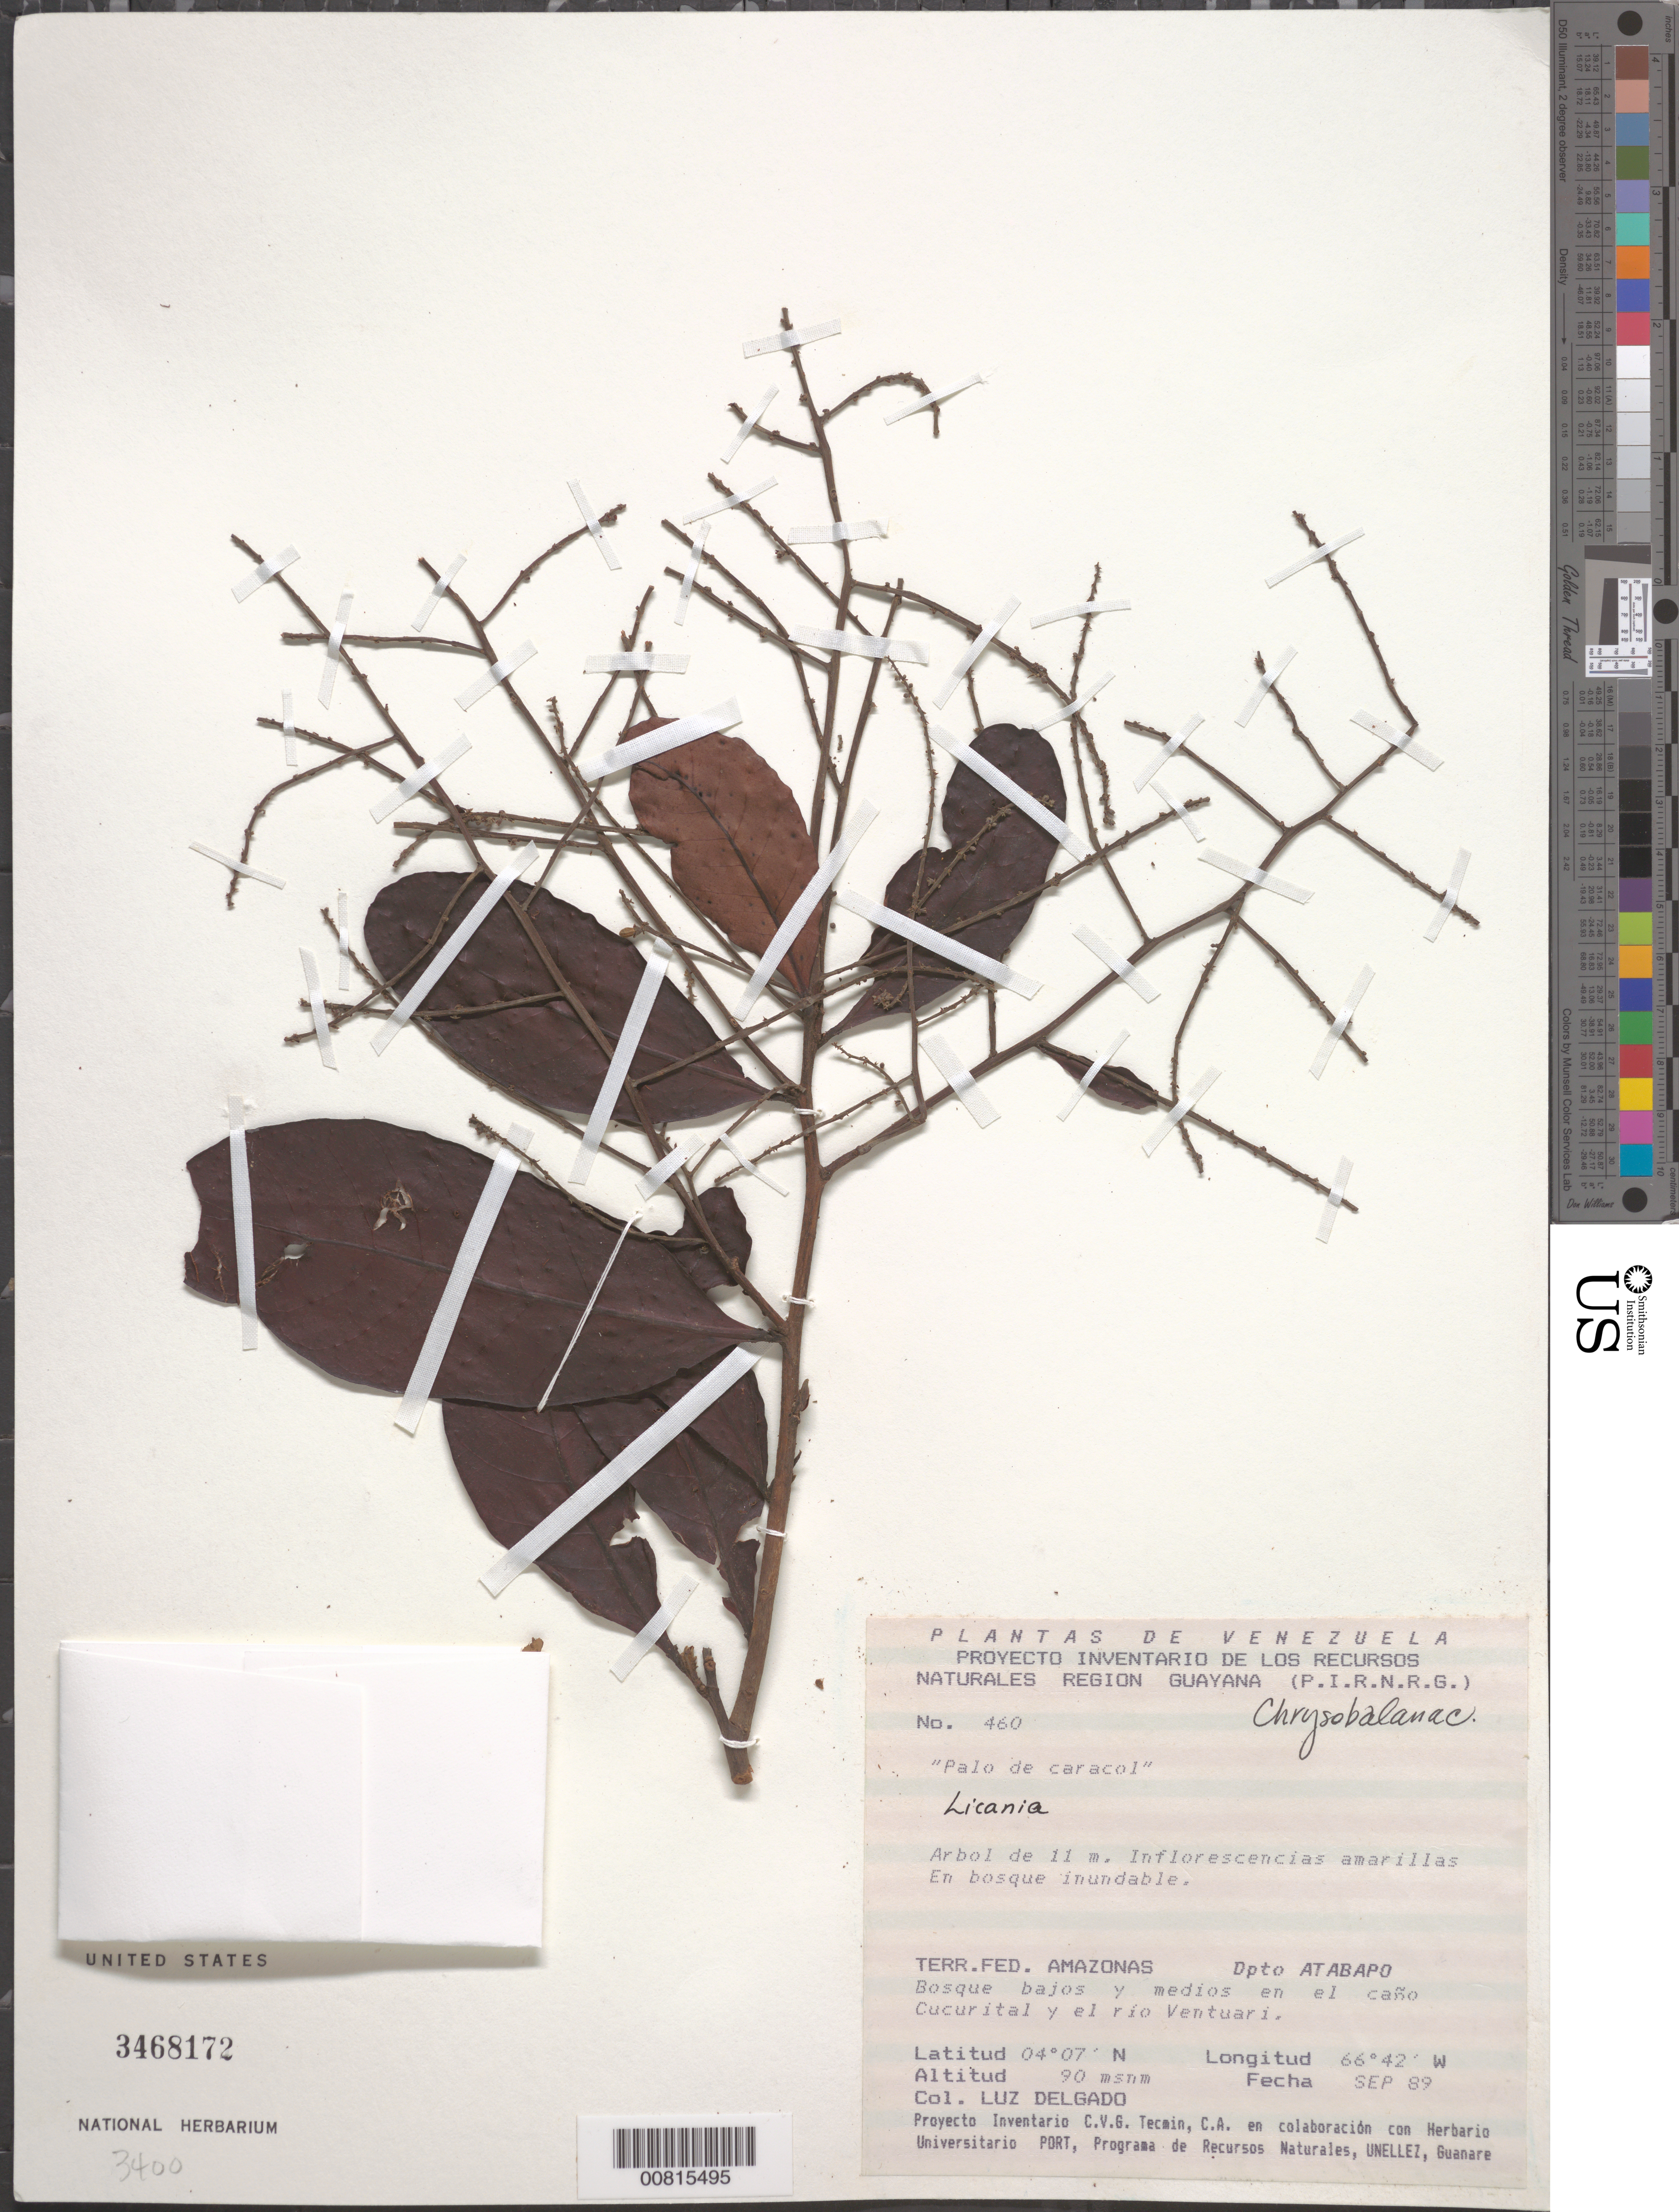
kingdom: Plantae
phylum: Tracheophyta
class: Magnoliopsida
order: Malpighiales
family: Chrysobalanaceae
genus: Licania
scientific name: Licania sp.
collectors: L. Delgado V.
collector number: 460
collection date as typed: Sep-89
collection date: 1989-09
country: Venezuela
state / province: Amazonas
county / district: Atabapo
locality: Caño Cucurital y Río Ventuari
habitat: Bosque bajos y medios; bosque inundable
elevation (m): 90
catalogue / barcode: US 3468172